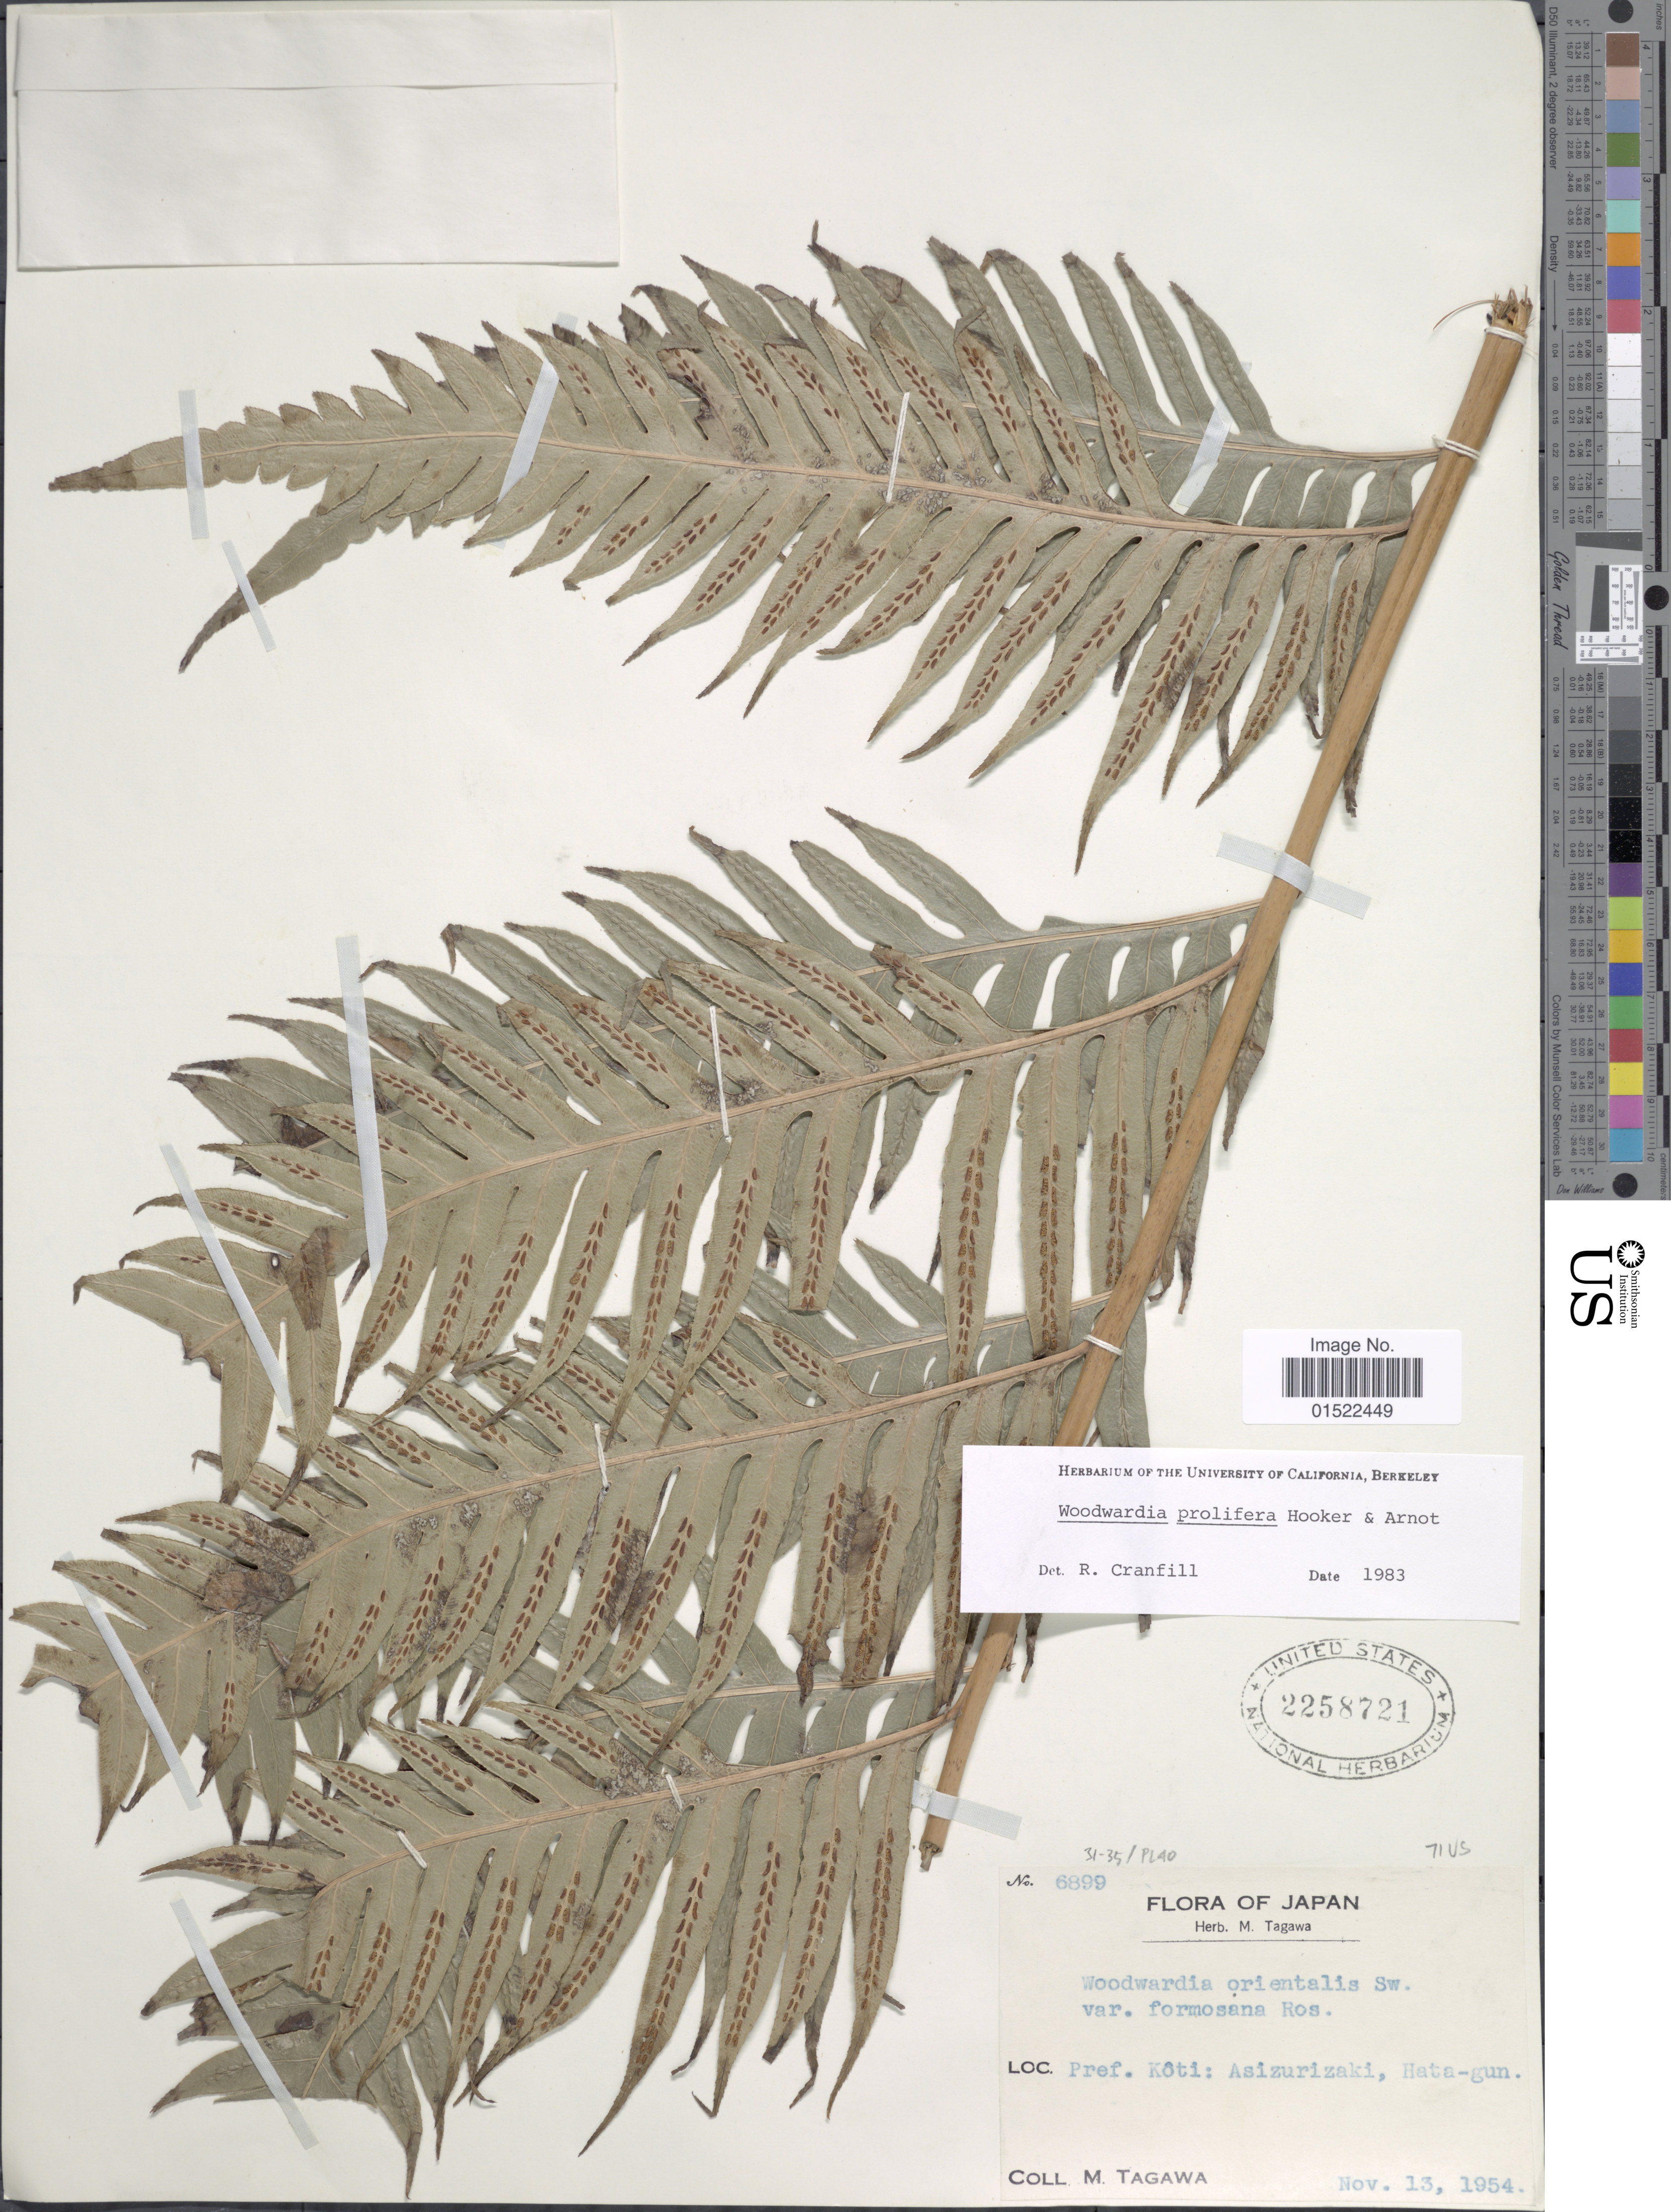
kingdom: Plantae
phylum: Tracheophyta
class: Polypodiopsida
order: Polypodiales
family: Blechnaceae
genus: Woodwardia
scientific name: Woodwardia prolifera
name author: Hook. & Arn.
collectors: M. Tagawa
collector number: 6899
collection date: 1954-11-13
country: Japan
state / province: Koti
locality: Asizurizaki, Hata-gun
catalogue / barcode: US 2258721